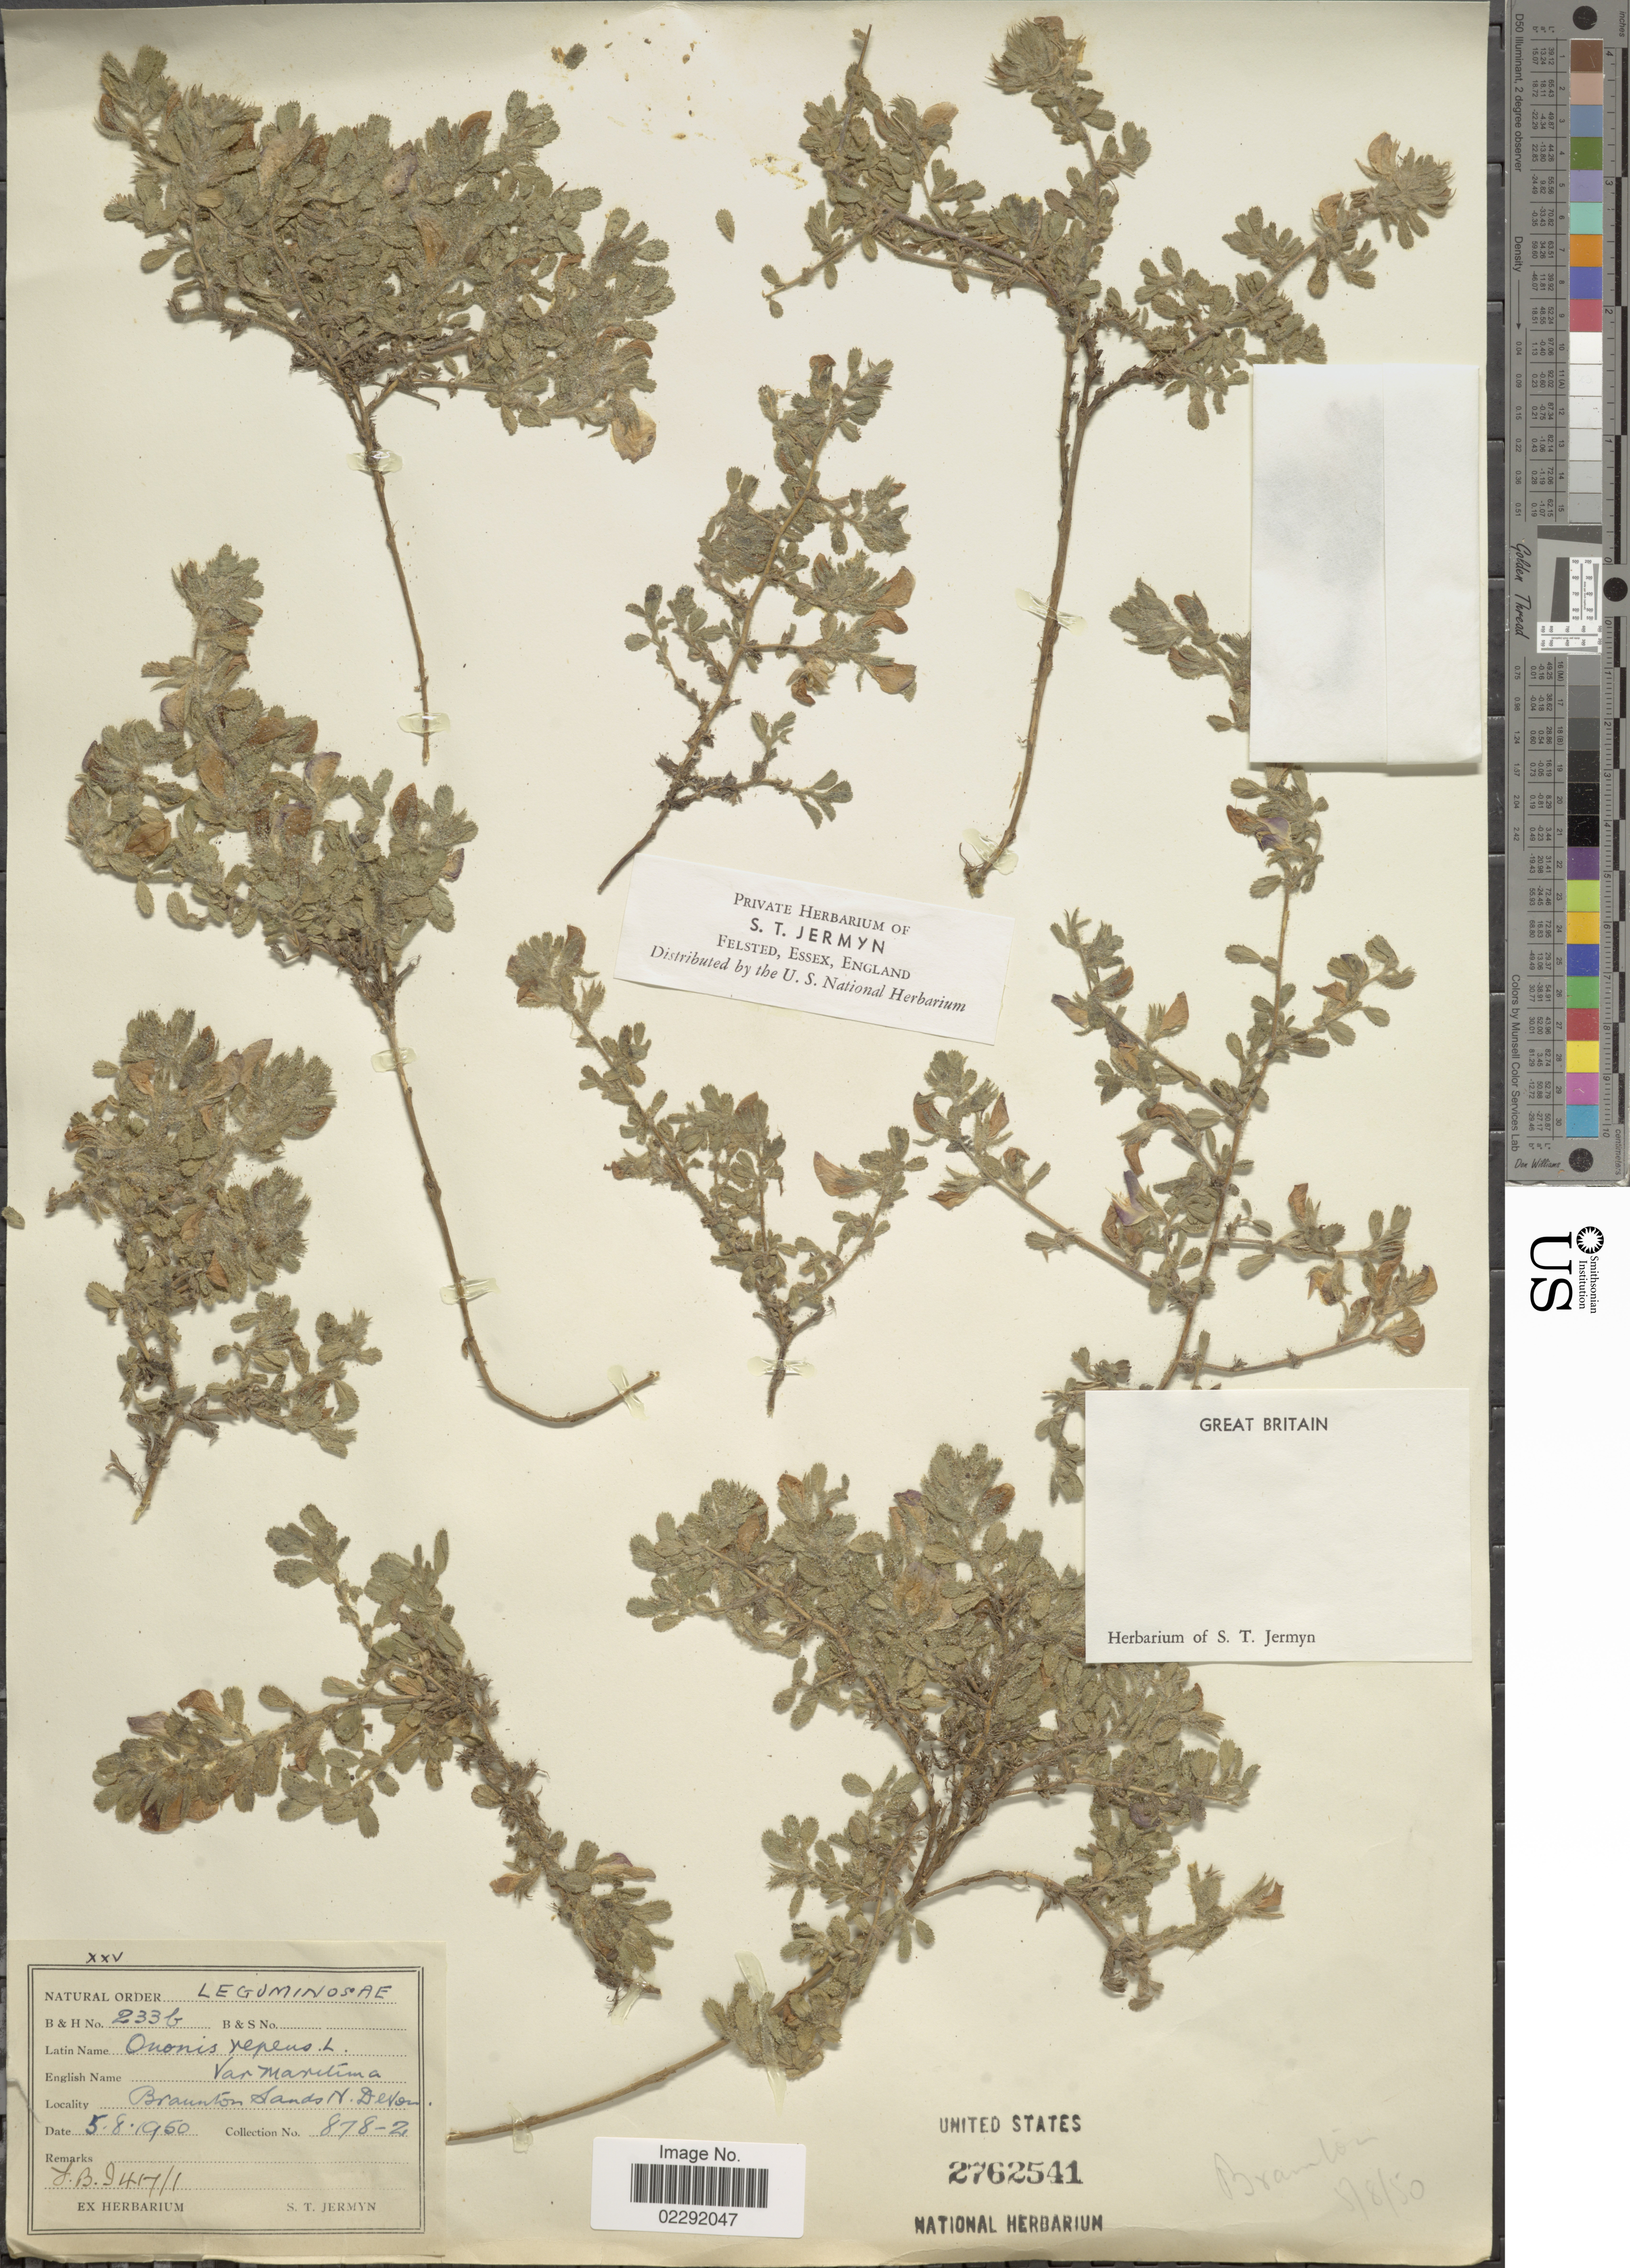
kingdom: Plantae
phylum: Tracheophyta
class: Magnoliopsida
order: Fabales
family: Fabaceae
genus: Ononis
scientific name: Ononis repens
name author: L.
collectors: S. Jermyn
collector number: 878-2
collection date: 1950-08-05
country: United Kingdom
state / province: England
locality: Great Brittain, Braunton Sands N. Devon.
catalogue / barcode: US 2762541